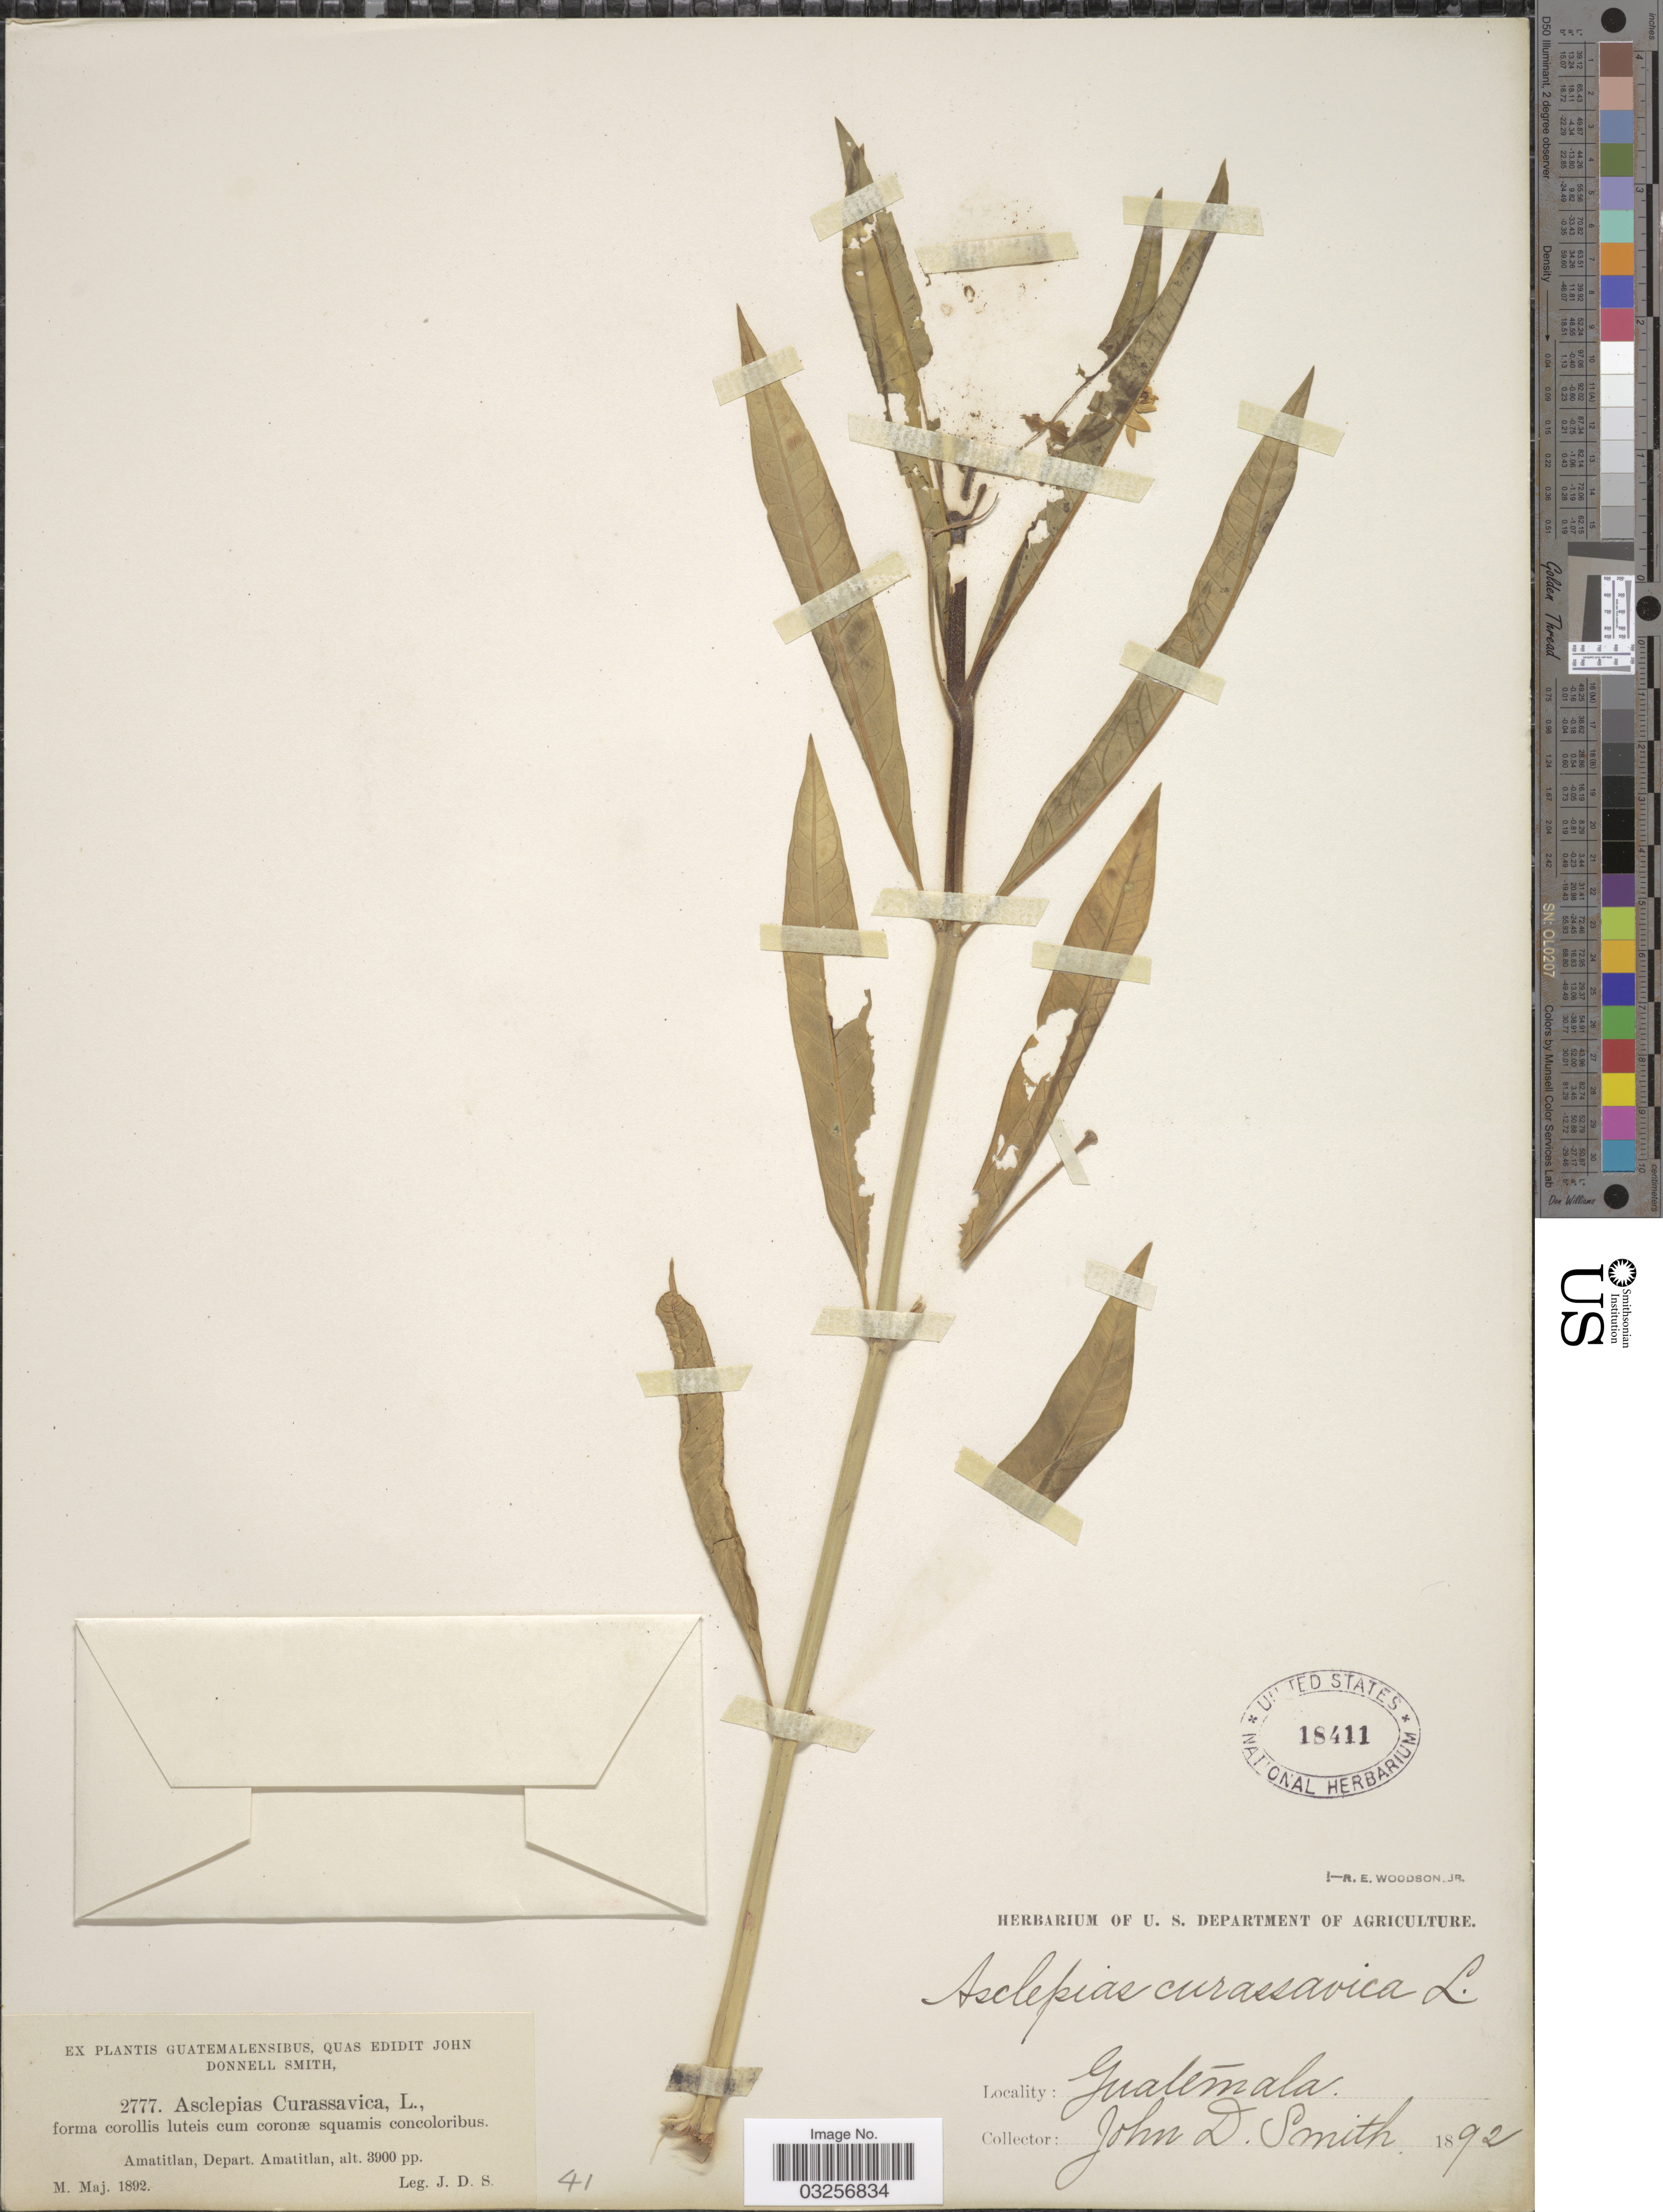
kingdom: Plantae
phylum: Tracheophyta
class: Magnoliopsida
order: Gentianales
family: Apocynaceae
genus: Asclepias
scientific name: Asclepias curassavica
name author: L.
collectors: J. Donnell Smith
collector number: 2777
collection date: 1892-05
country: Guatemala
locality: Amatitlan, Depart. Amatitlan.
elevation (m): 1189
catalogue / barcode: US 18411